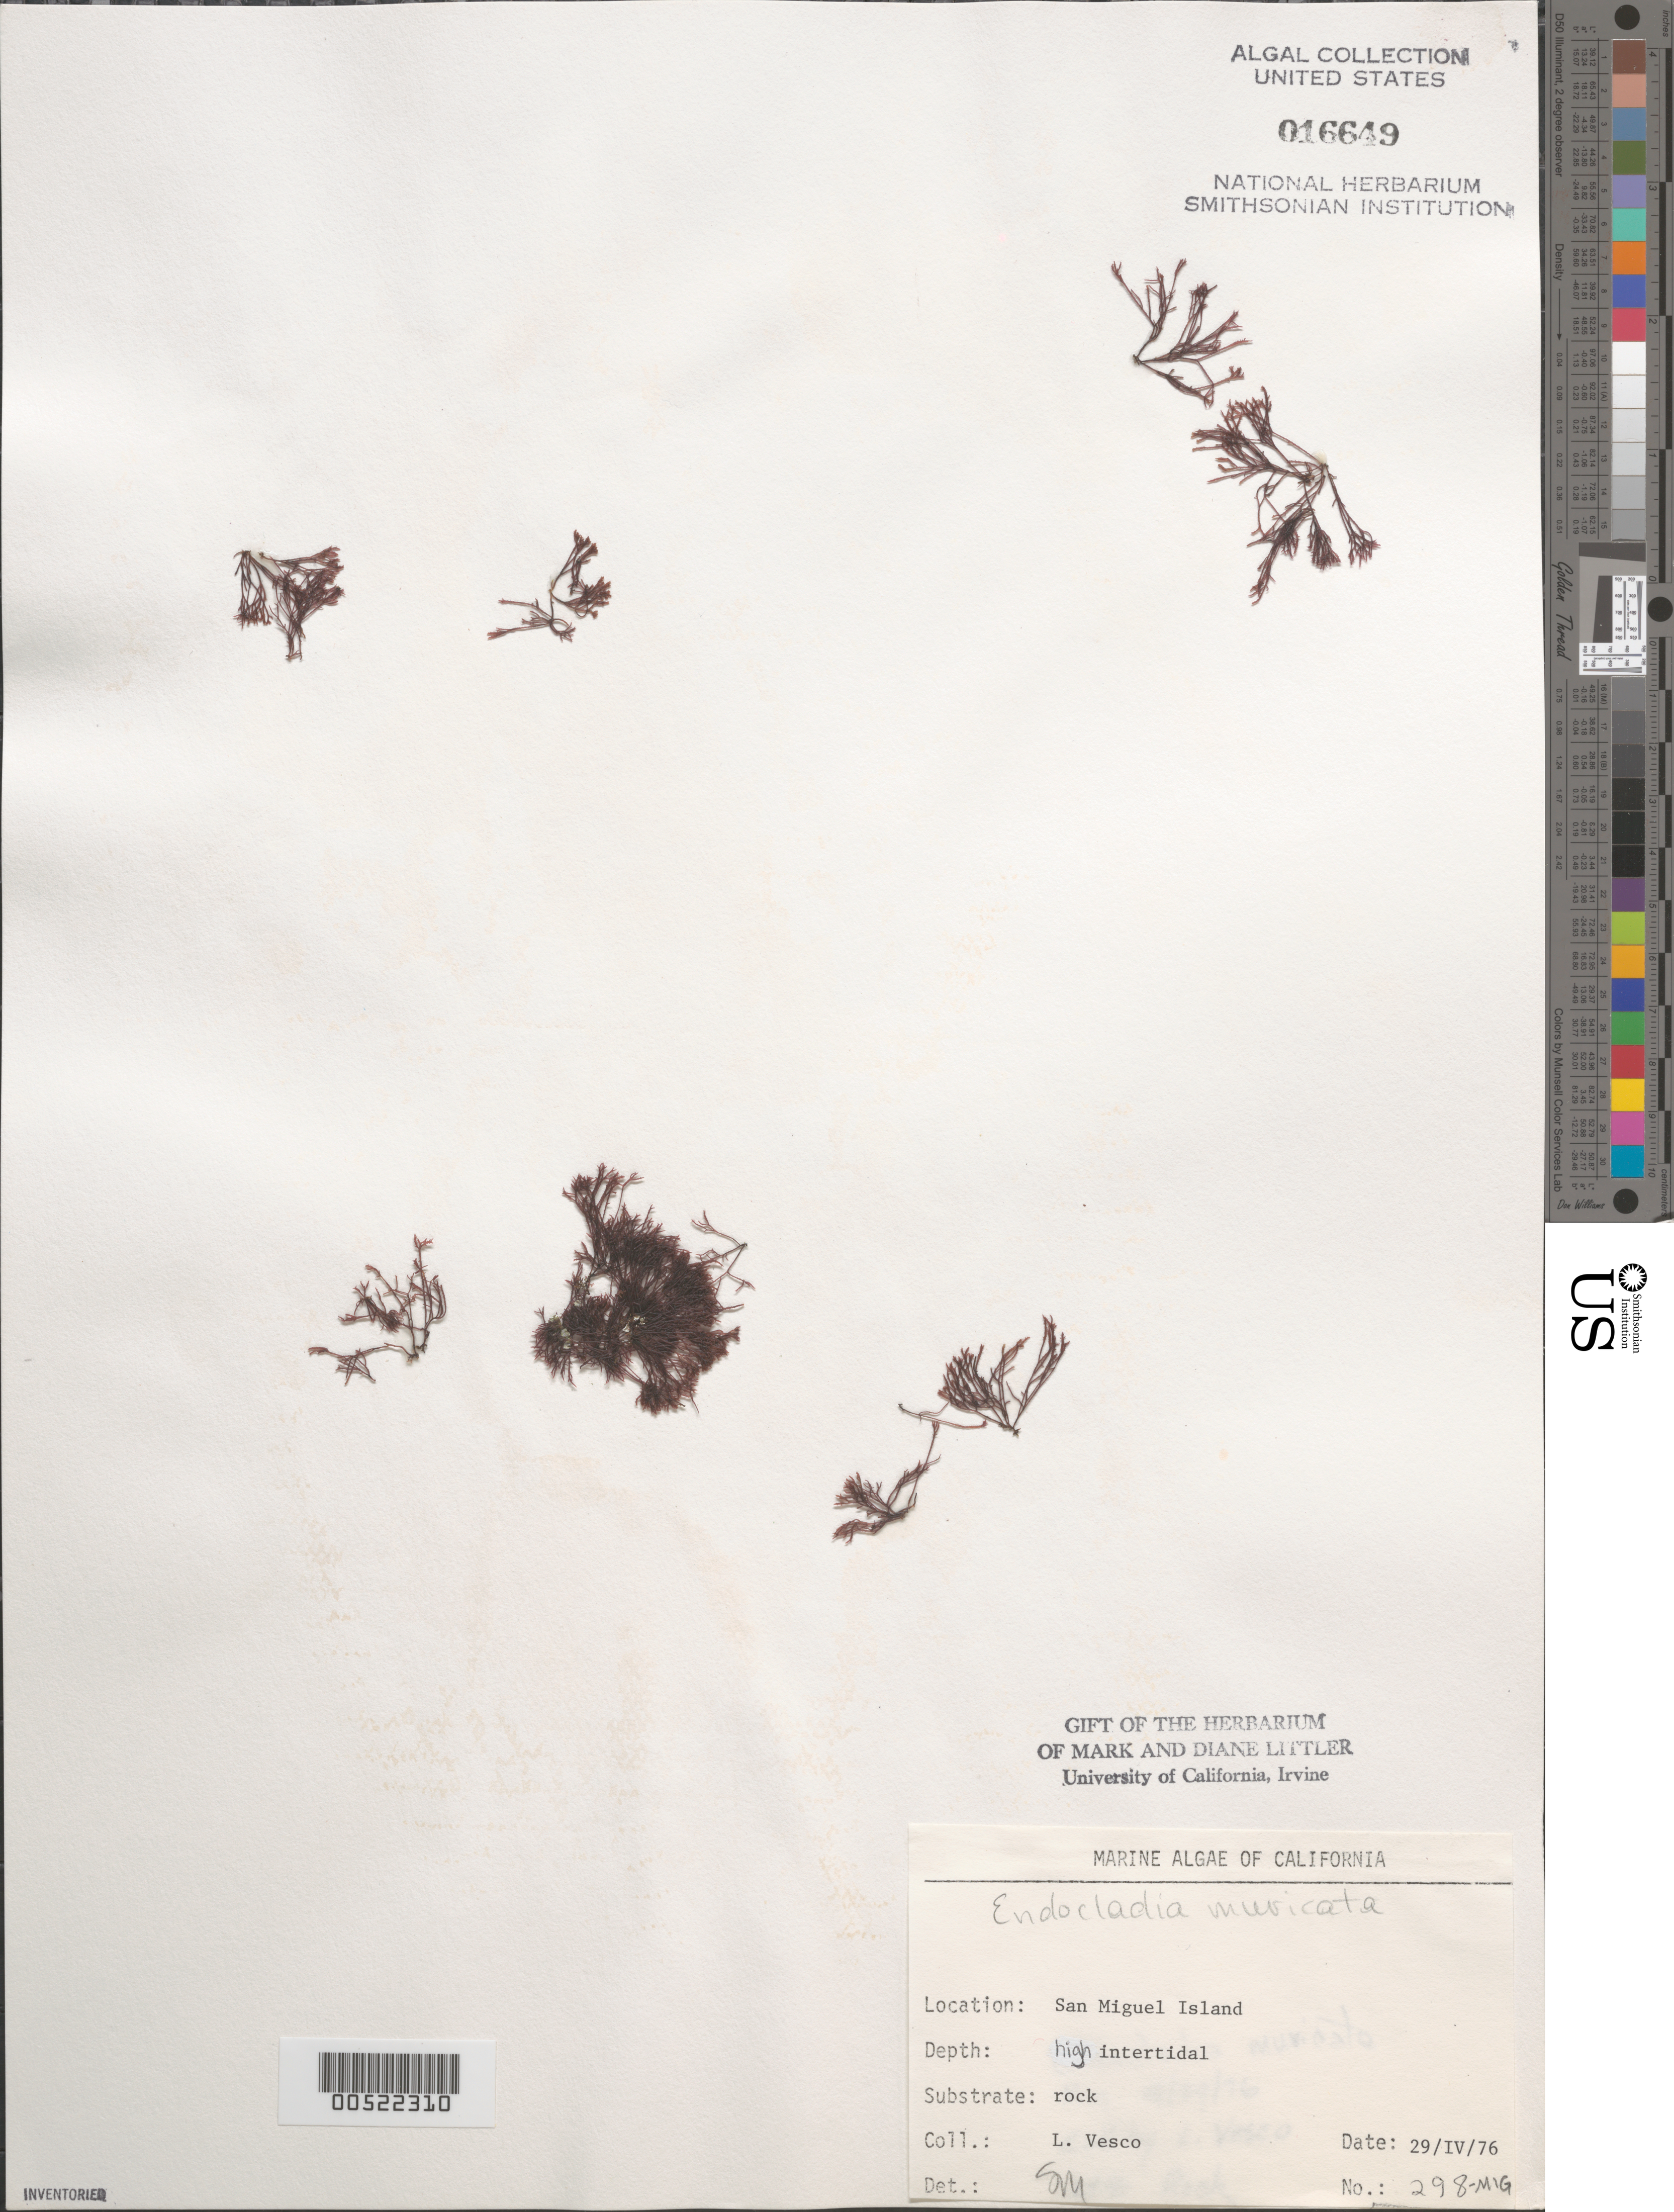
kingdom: Plantae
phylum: Rhodophyta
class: Florideophyceae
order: Gigartinales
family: Endocladiaceae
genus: Endocladia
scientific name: Endocladia muricata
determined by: Murray, S. N.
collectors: L. Vesco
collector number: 298-mig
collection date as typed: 29 Apr 1976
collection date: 1976-04-29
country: United States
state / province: California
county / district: Santa Barbara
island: San Miguel Island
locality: Cuyler Harbor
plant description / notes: BLM-SOCALBIGHT Rocky Intertidal Survey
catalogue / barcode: US 16649